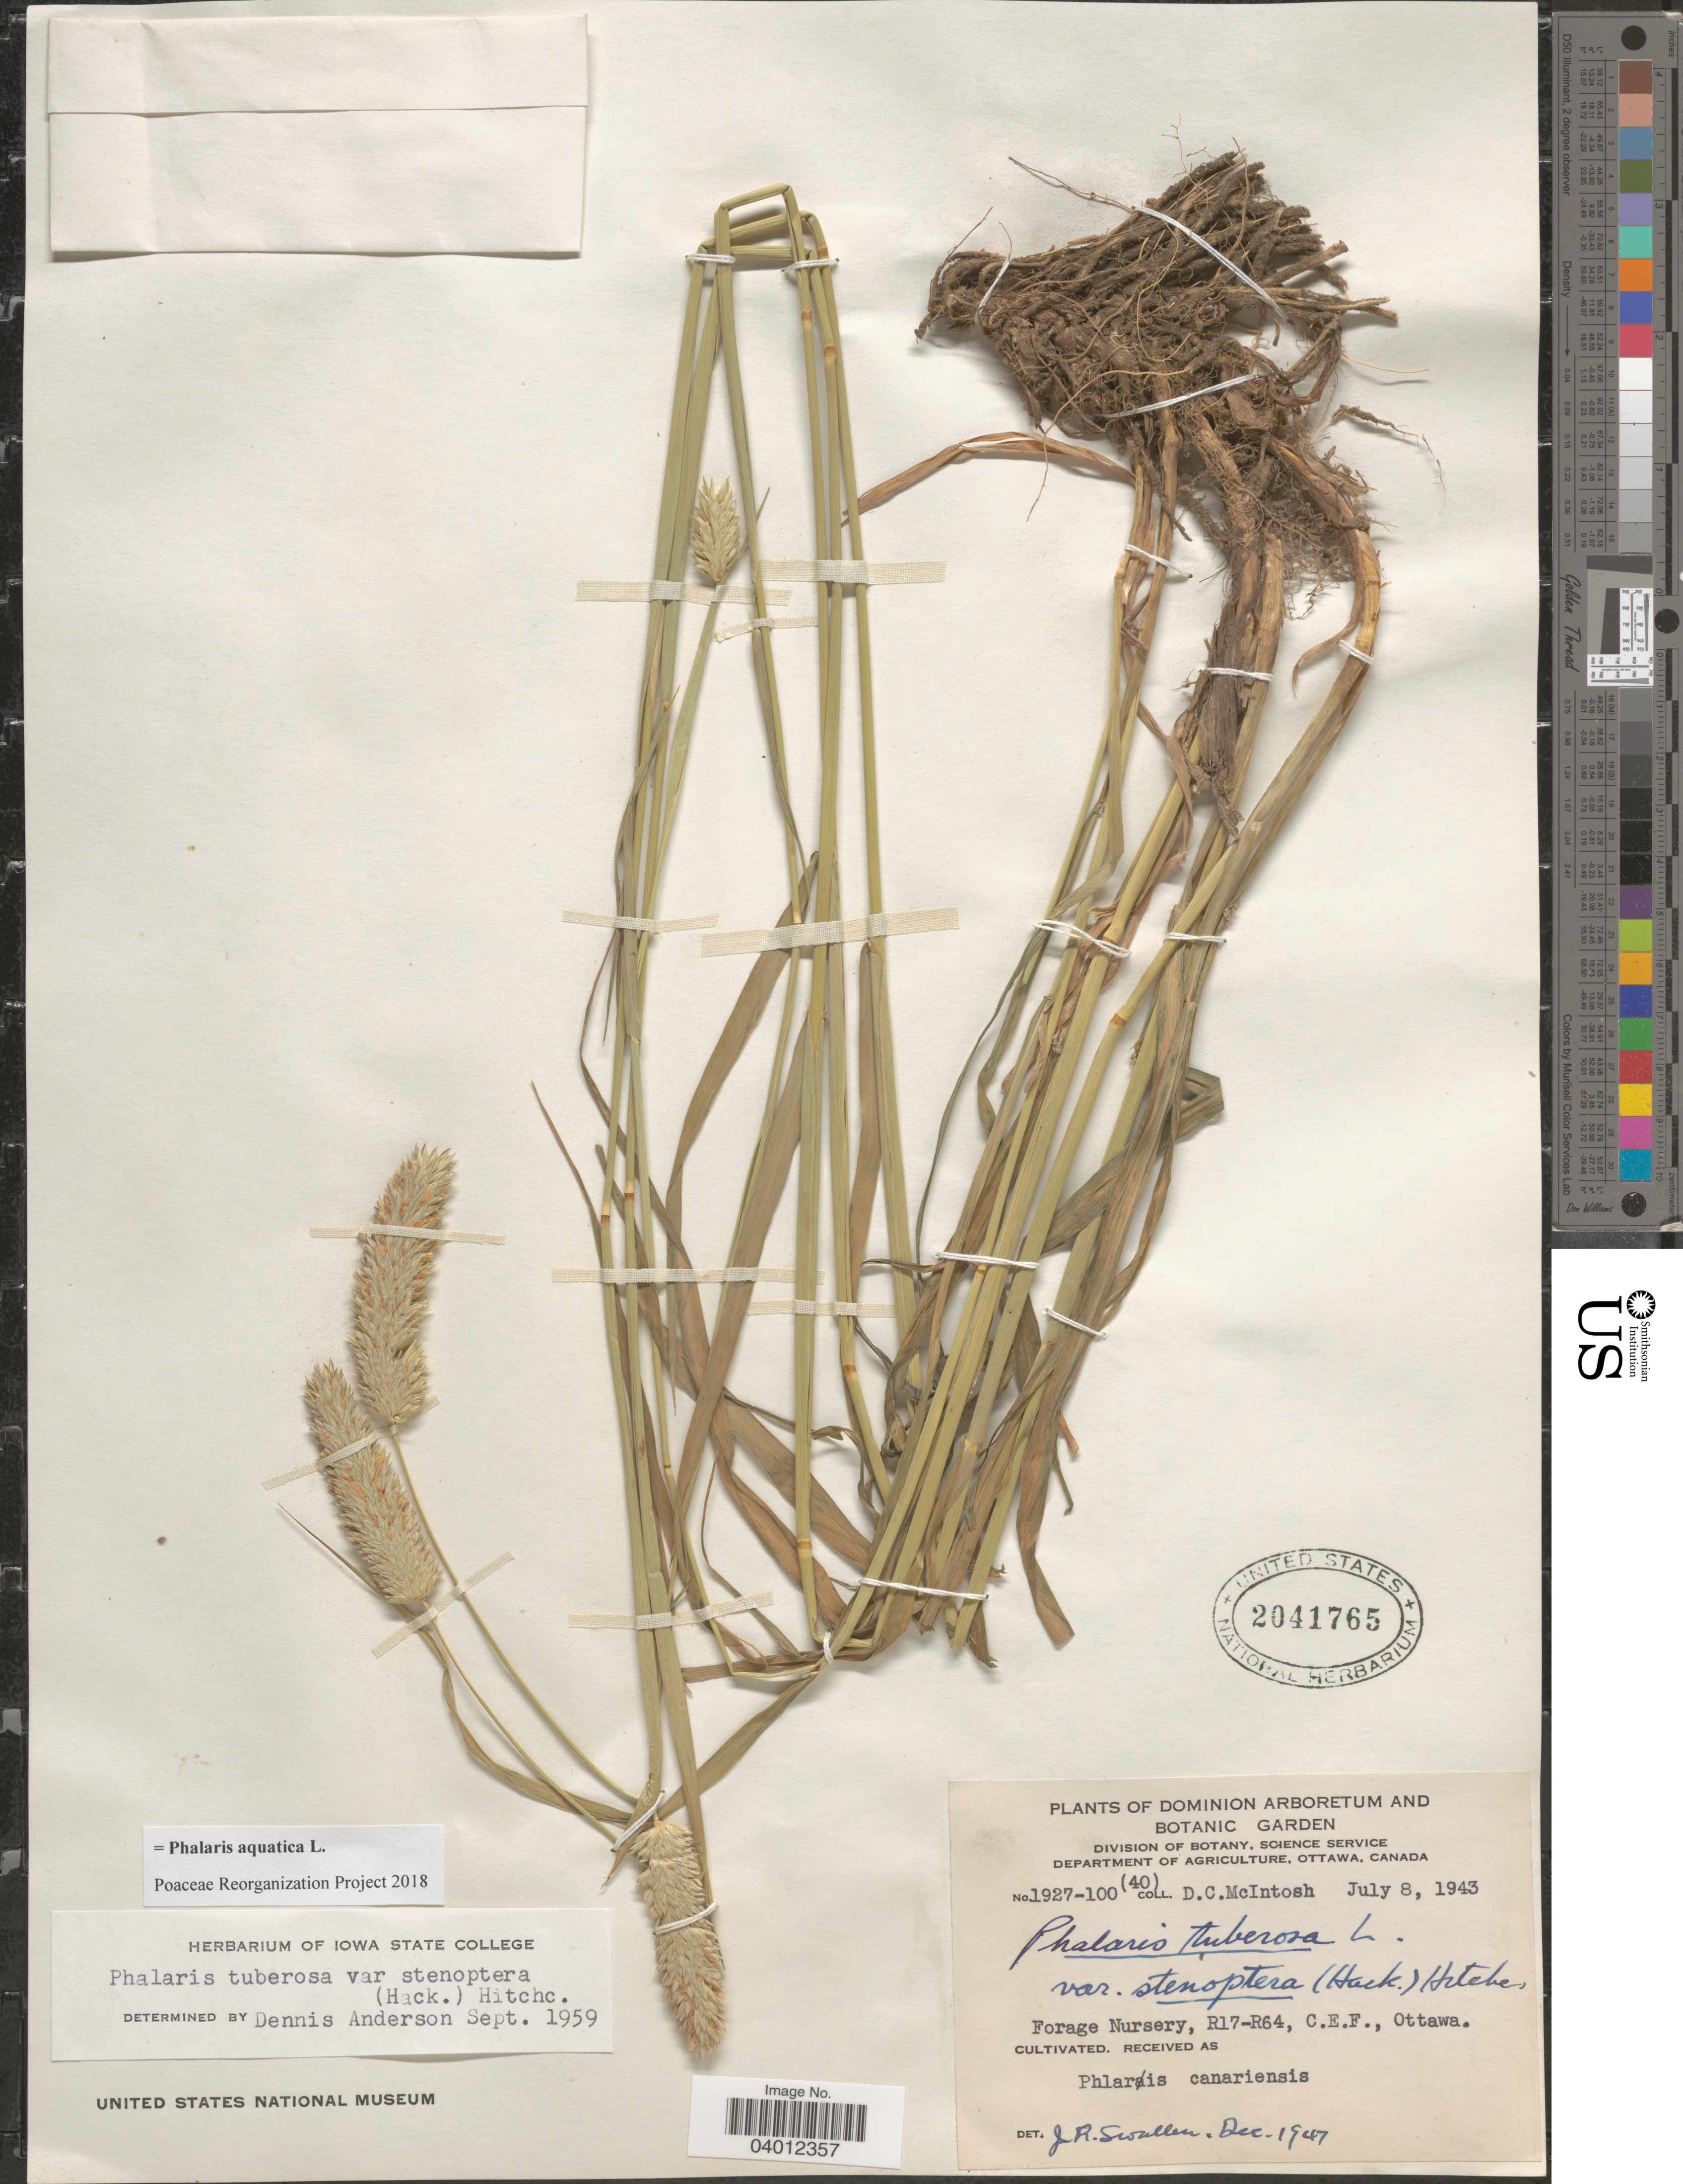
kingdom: Plantae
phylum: Tracheophyta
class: Liliopsida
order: Poales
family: Poaceae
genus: Phalaris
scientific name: Phalaris aquatica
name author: L.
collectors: D. McIntosh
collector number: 1927-100(40)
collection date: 1943-07-08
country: Canada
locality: Dominion Arboretum and Botanic Garden. Forage Nursery, R17-R64, C.E.F.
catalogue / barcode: US 2041765